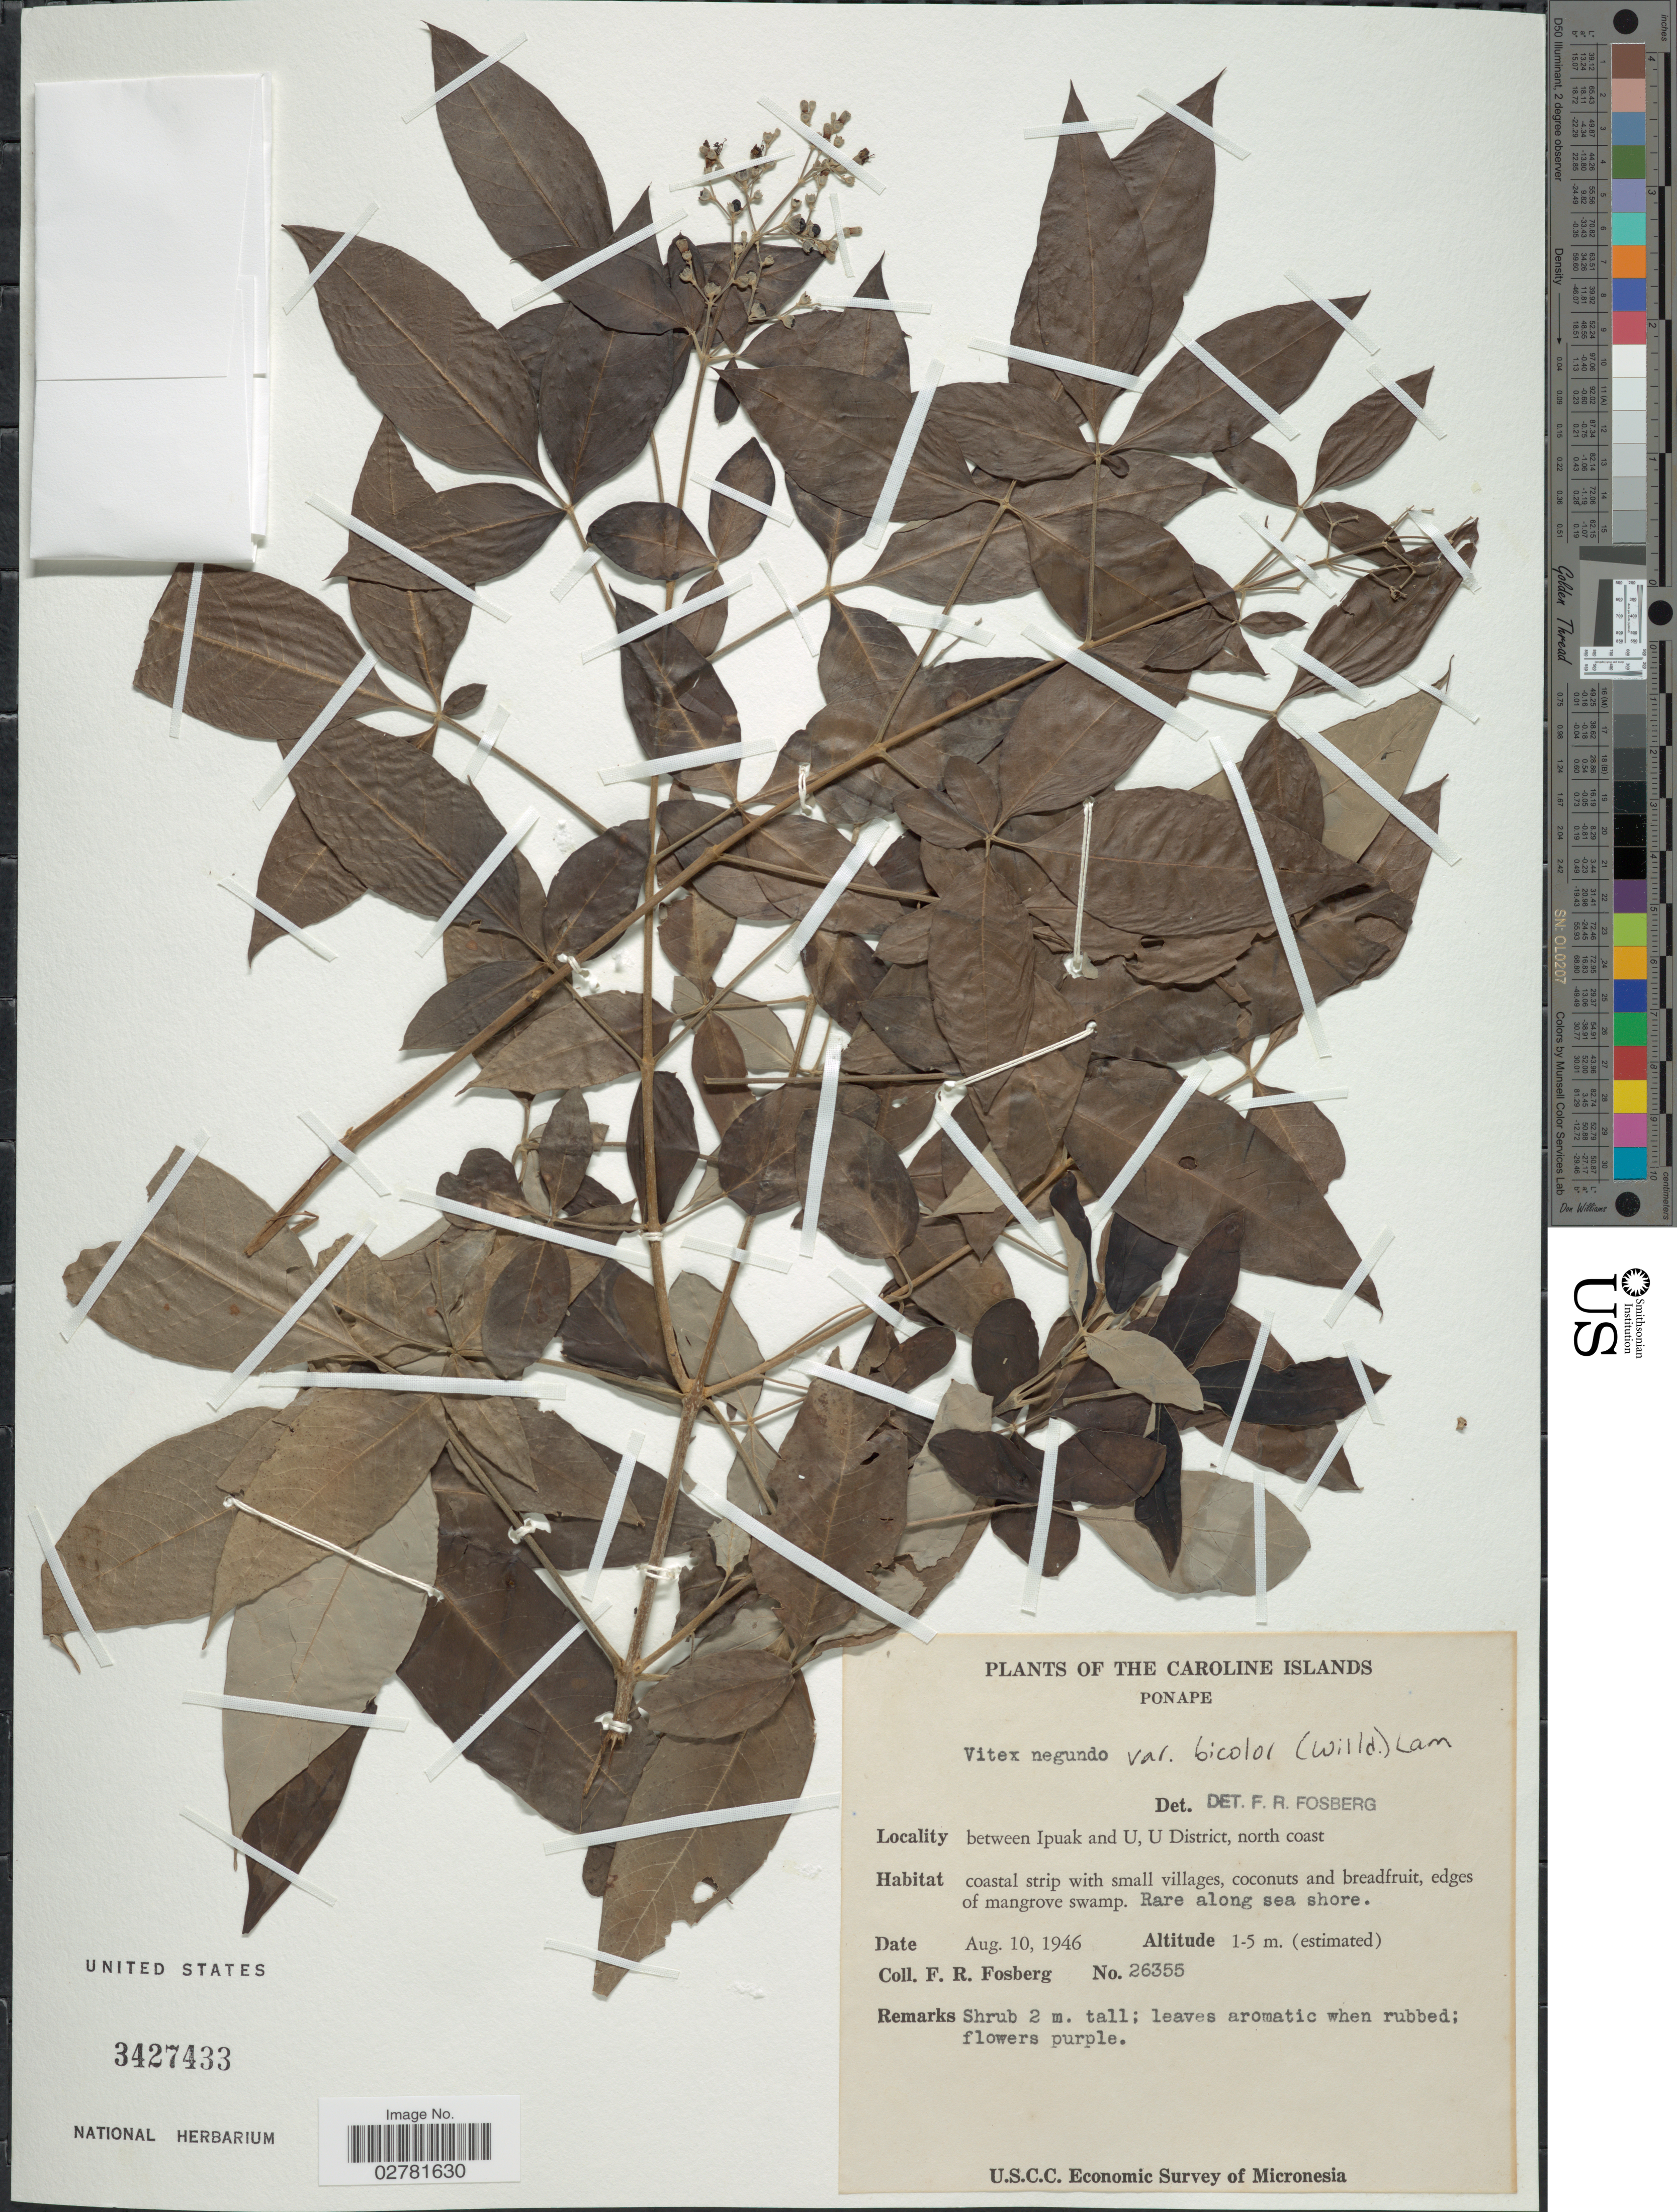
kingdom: Plantae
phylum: Tracheophyta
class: Magnoliopsida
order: Lamiales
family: Lamiaceae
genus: Vitex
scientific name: Vitex negundo var. bicolor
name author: (Willd.) H.J. Lam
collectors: F. R. Fosberg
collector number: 26355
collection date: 1946-08-10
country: Micronesia, Federated States of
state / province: Pohnpei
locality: The Caroline Islands. Ponape. Between Ipuak and U, U District, north coast.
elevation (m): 1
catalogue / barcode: US 3427433